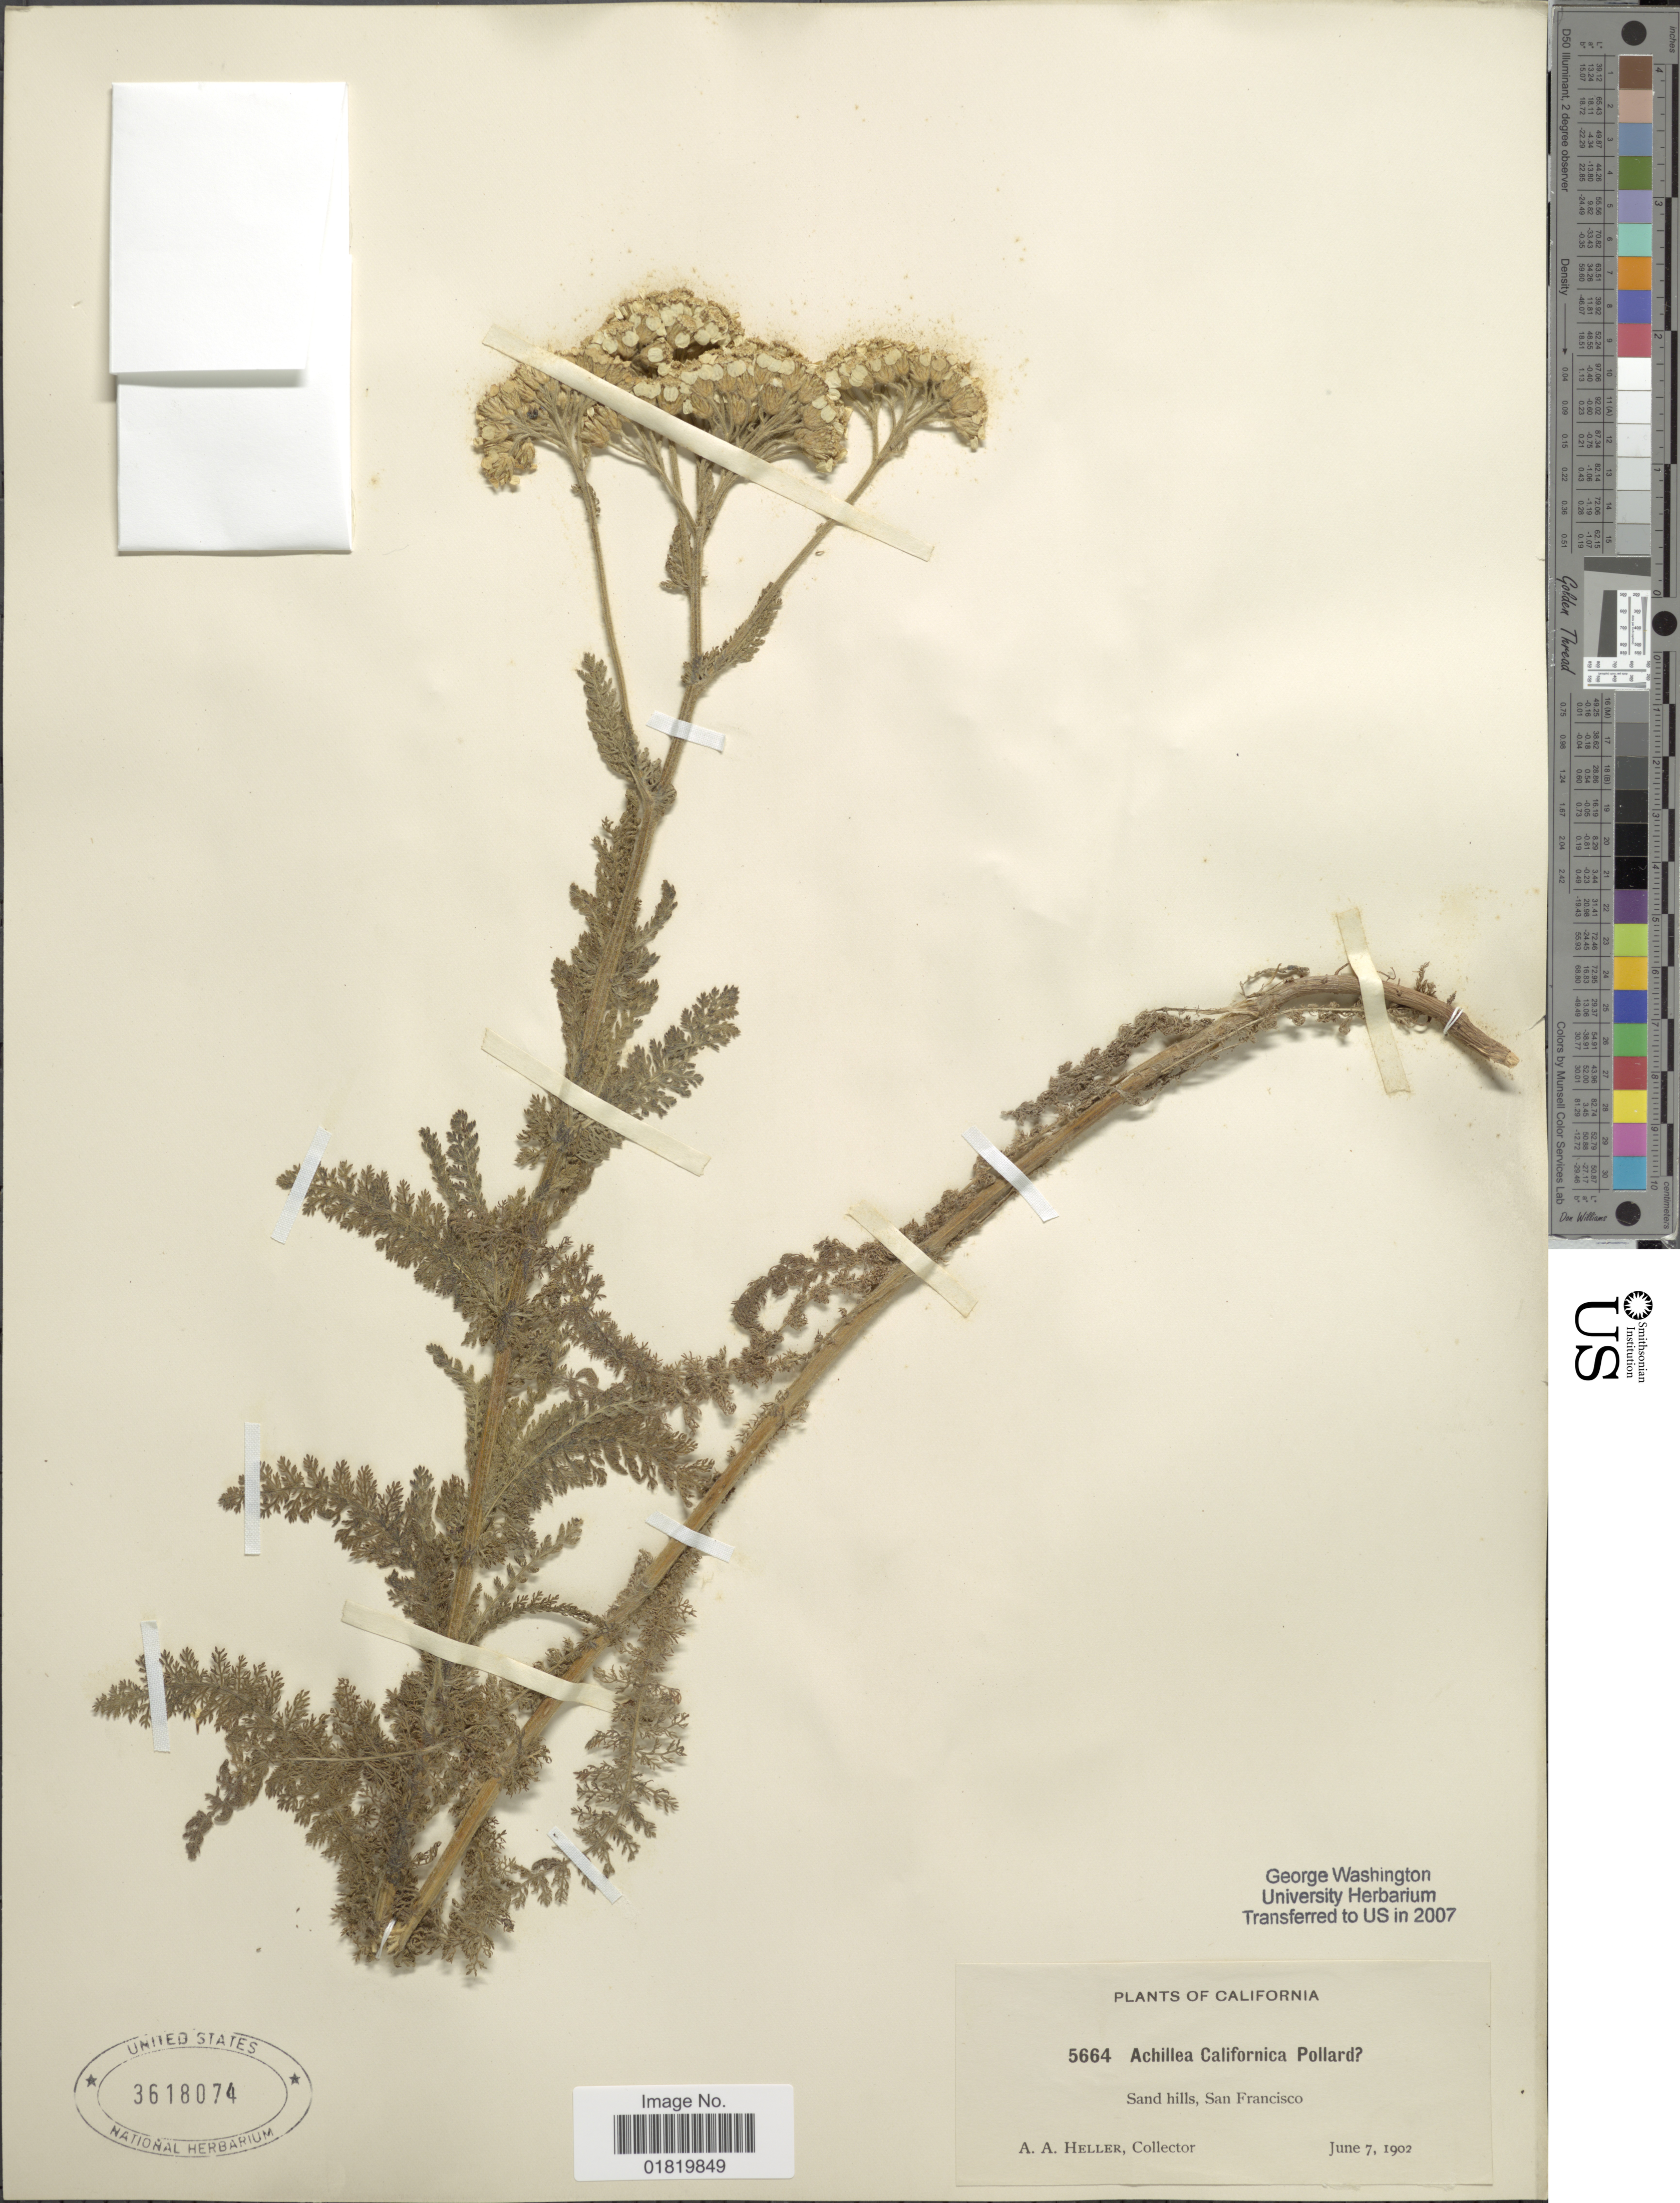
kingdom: Plantae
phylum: Tracheophyta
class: Magnoliopsida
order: Asterales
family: Asteraceae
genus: Achillea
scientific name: Achillea californica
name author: Pollard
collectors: A. A. Heller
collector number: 5664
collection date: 1902-06-07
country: United States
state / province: California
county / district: San Francisco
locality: Sand hills, San Francisco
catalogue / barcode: US 3618074